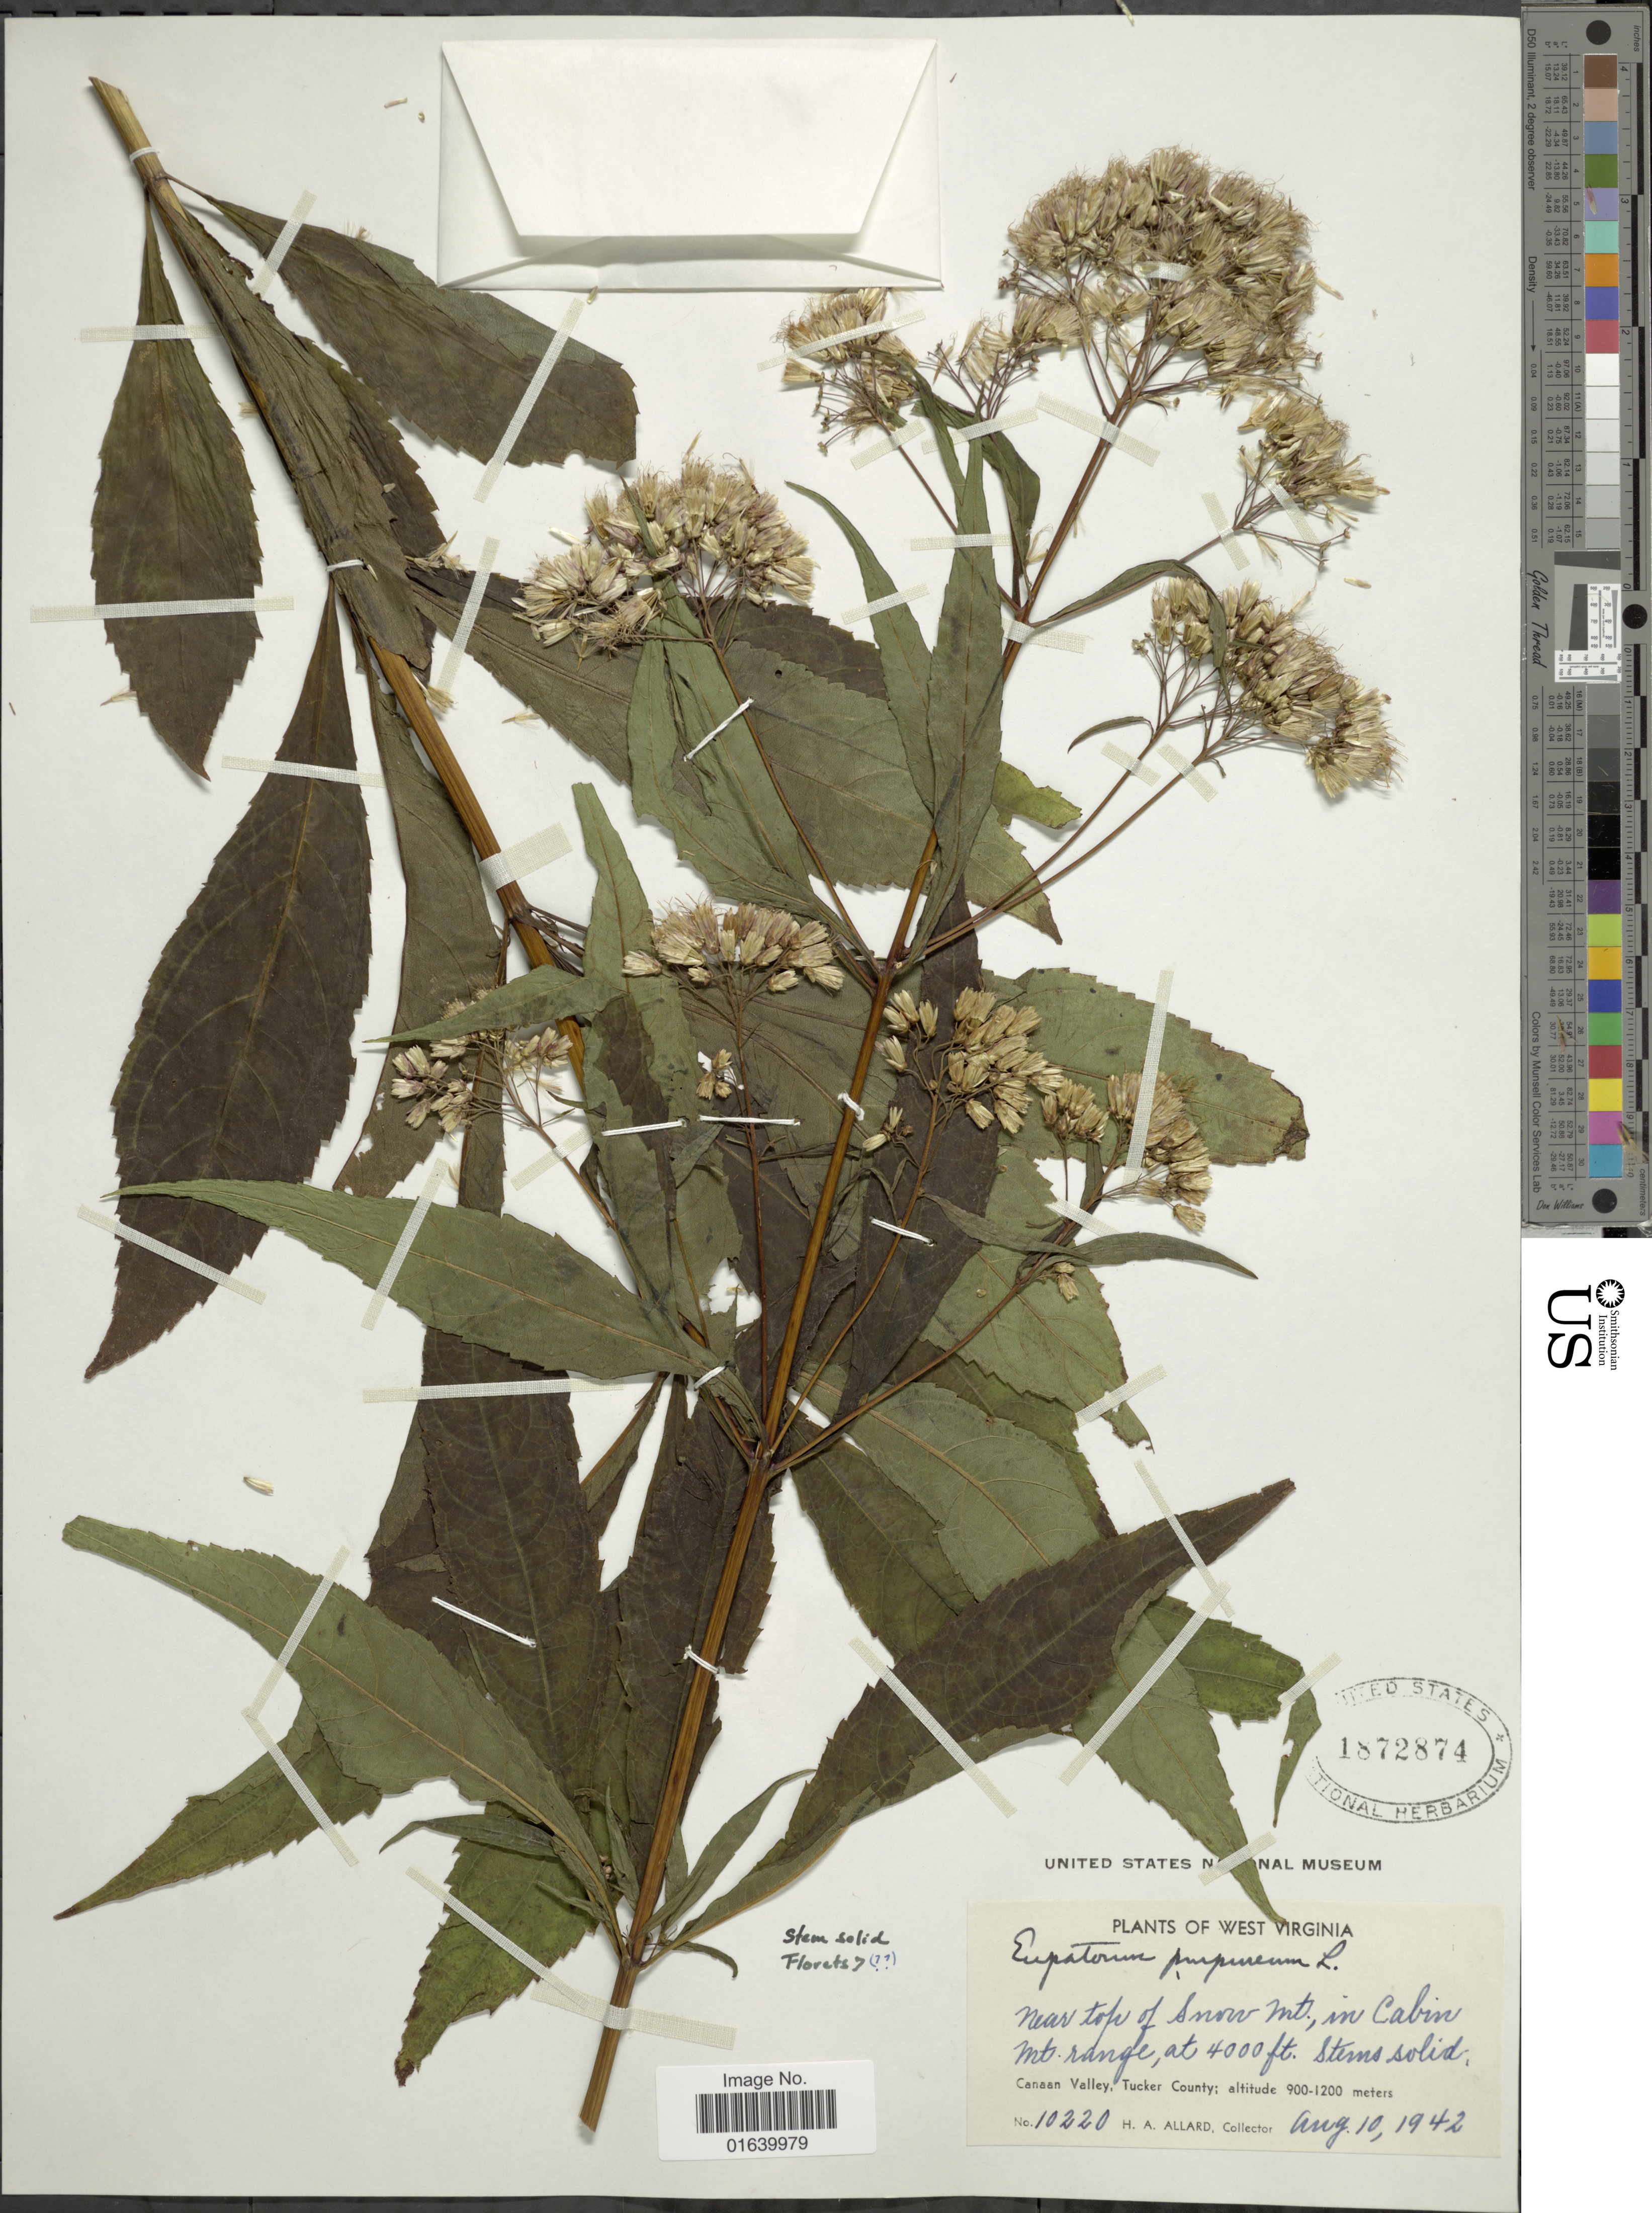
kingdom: Plantae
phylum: Tracheophyta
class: Magnoliopsida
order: Asterales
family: Asteraceae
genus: Eupatorium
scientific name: Eupatorium purpureum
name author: (L.) E.E. Lamont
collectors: H. A. Allard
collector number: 10220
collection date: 1942-08-10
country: United States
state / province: West Virginia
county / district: Tucker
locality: near top of snow mt., in cabin mt. range., Canaan Valley, Ticker County.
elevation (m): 1219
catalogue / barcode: US 1872874